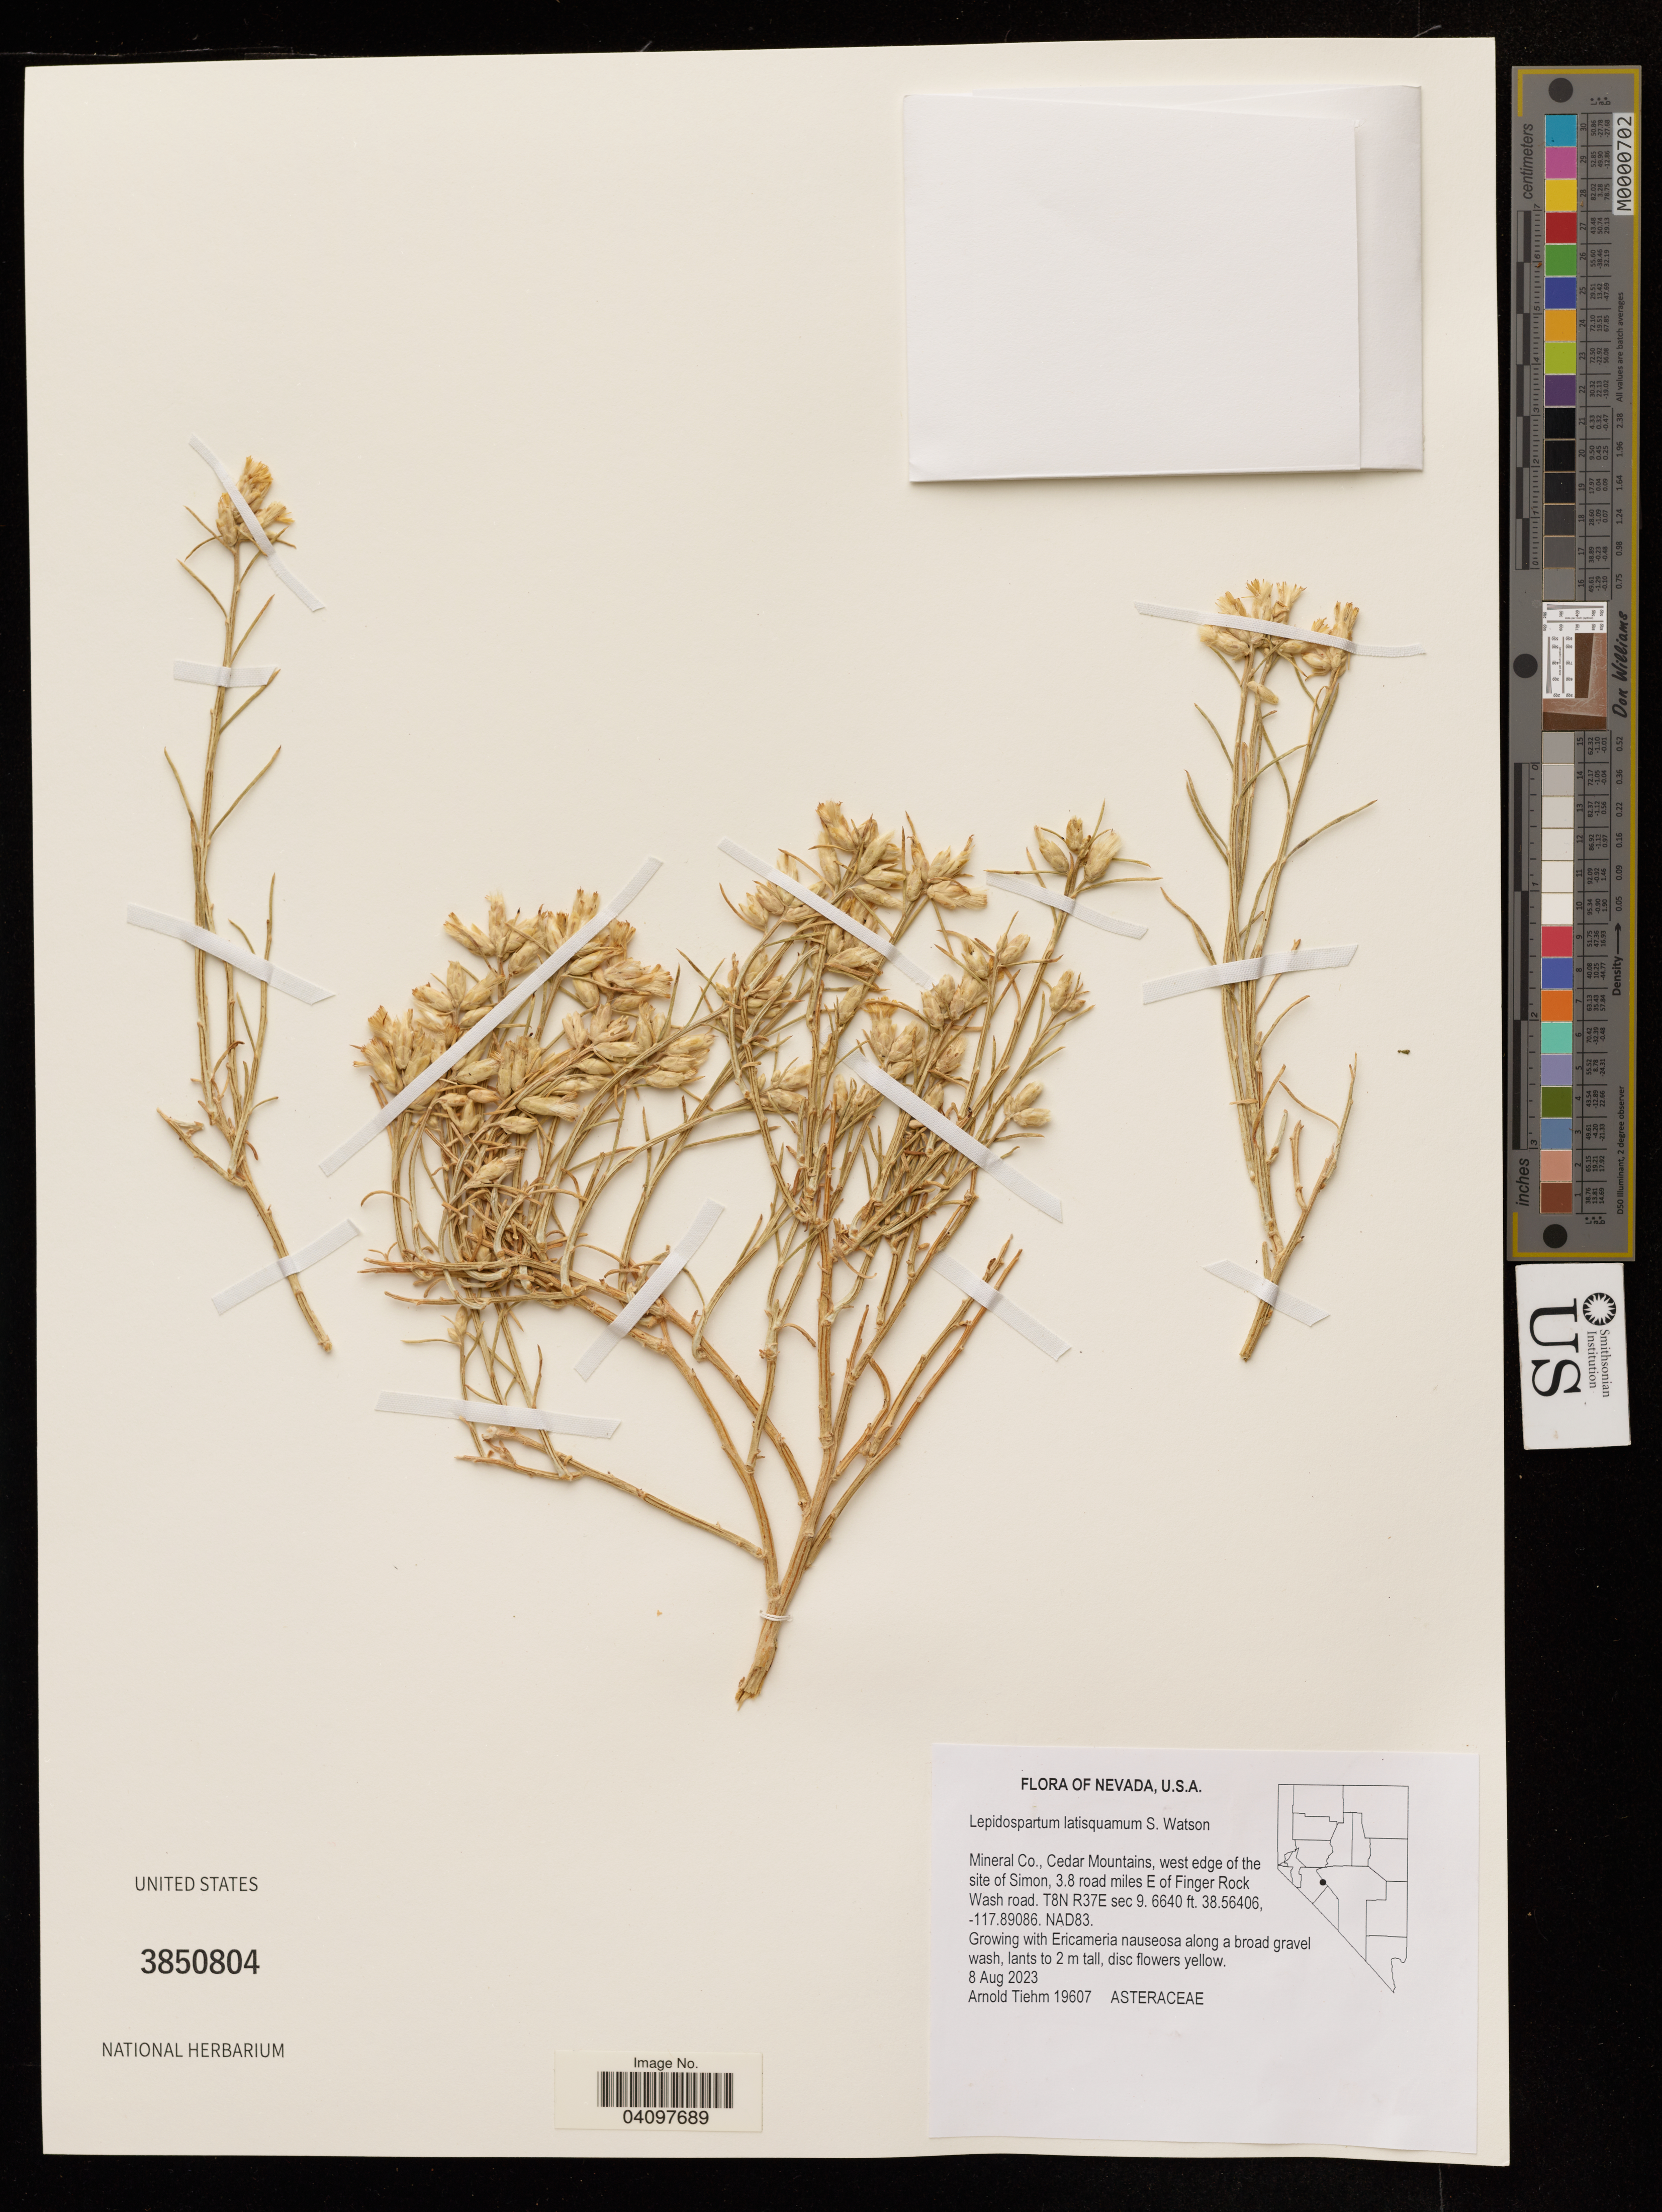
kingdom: Plantae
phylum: Tracheophyta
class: Magnoliopsida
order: Asterales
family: Asteraceae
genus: Lepidospartum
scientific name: Lepidospartum latisquamum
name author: S. Watson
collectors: A. Tiehm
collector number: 19607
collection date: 2023-08-08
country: United States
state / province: Nevada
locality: Mineral Co., Cedar Mountains, west edge of the site of Simon, 3.8 road miles E of Finger Rock Wash road. T8N R37E sec 9. NAD83.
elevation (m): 2024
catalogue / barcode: US 3850804